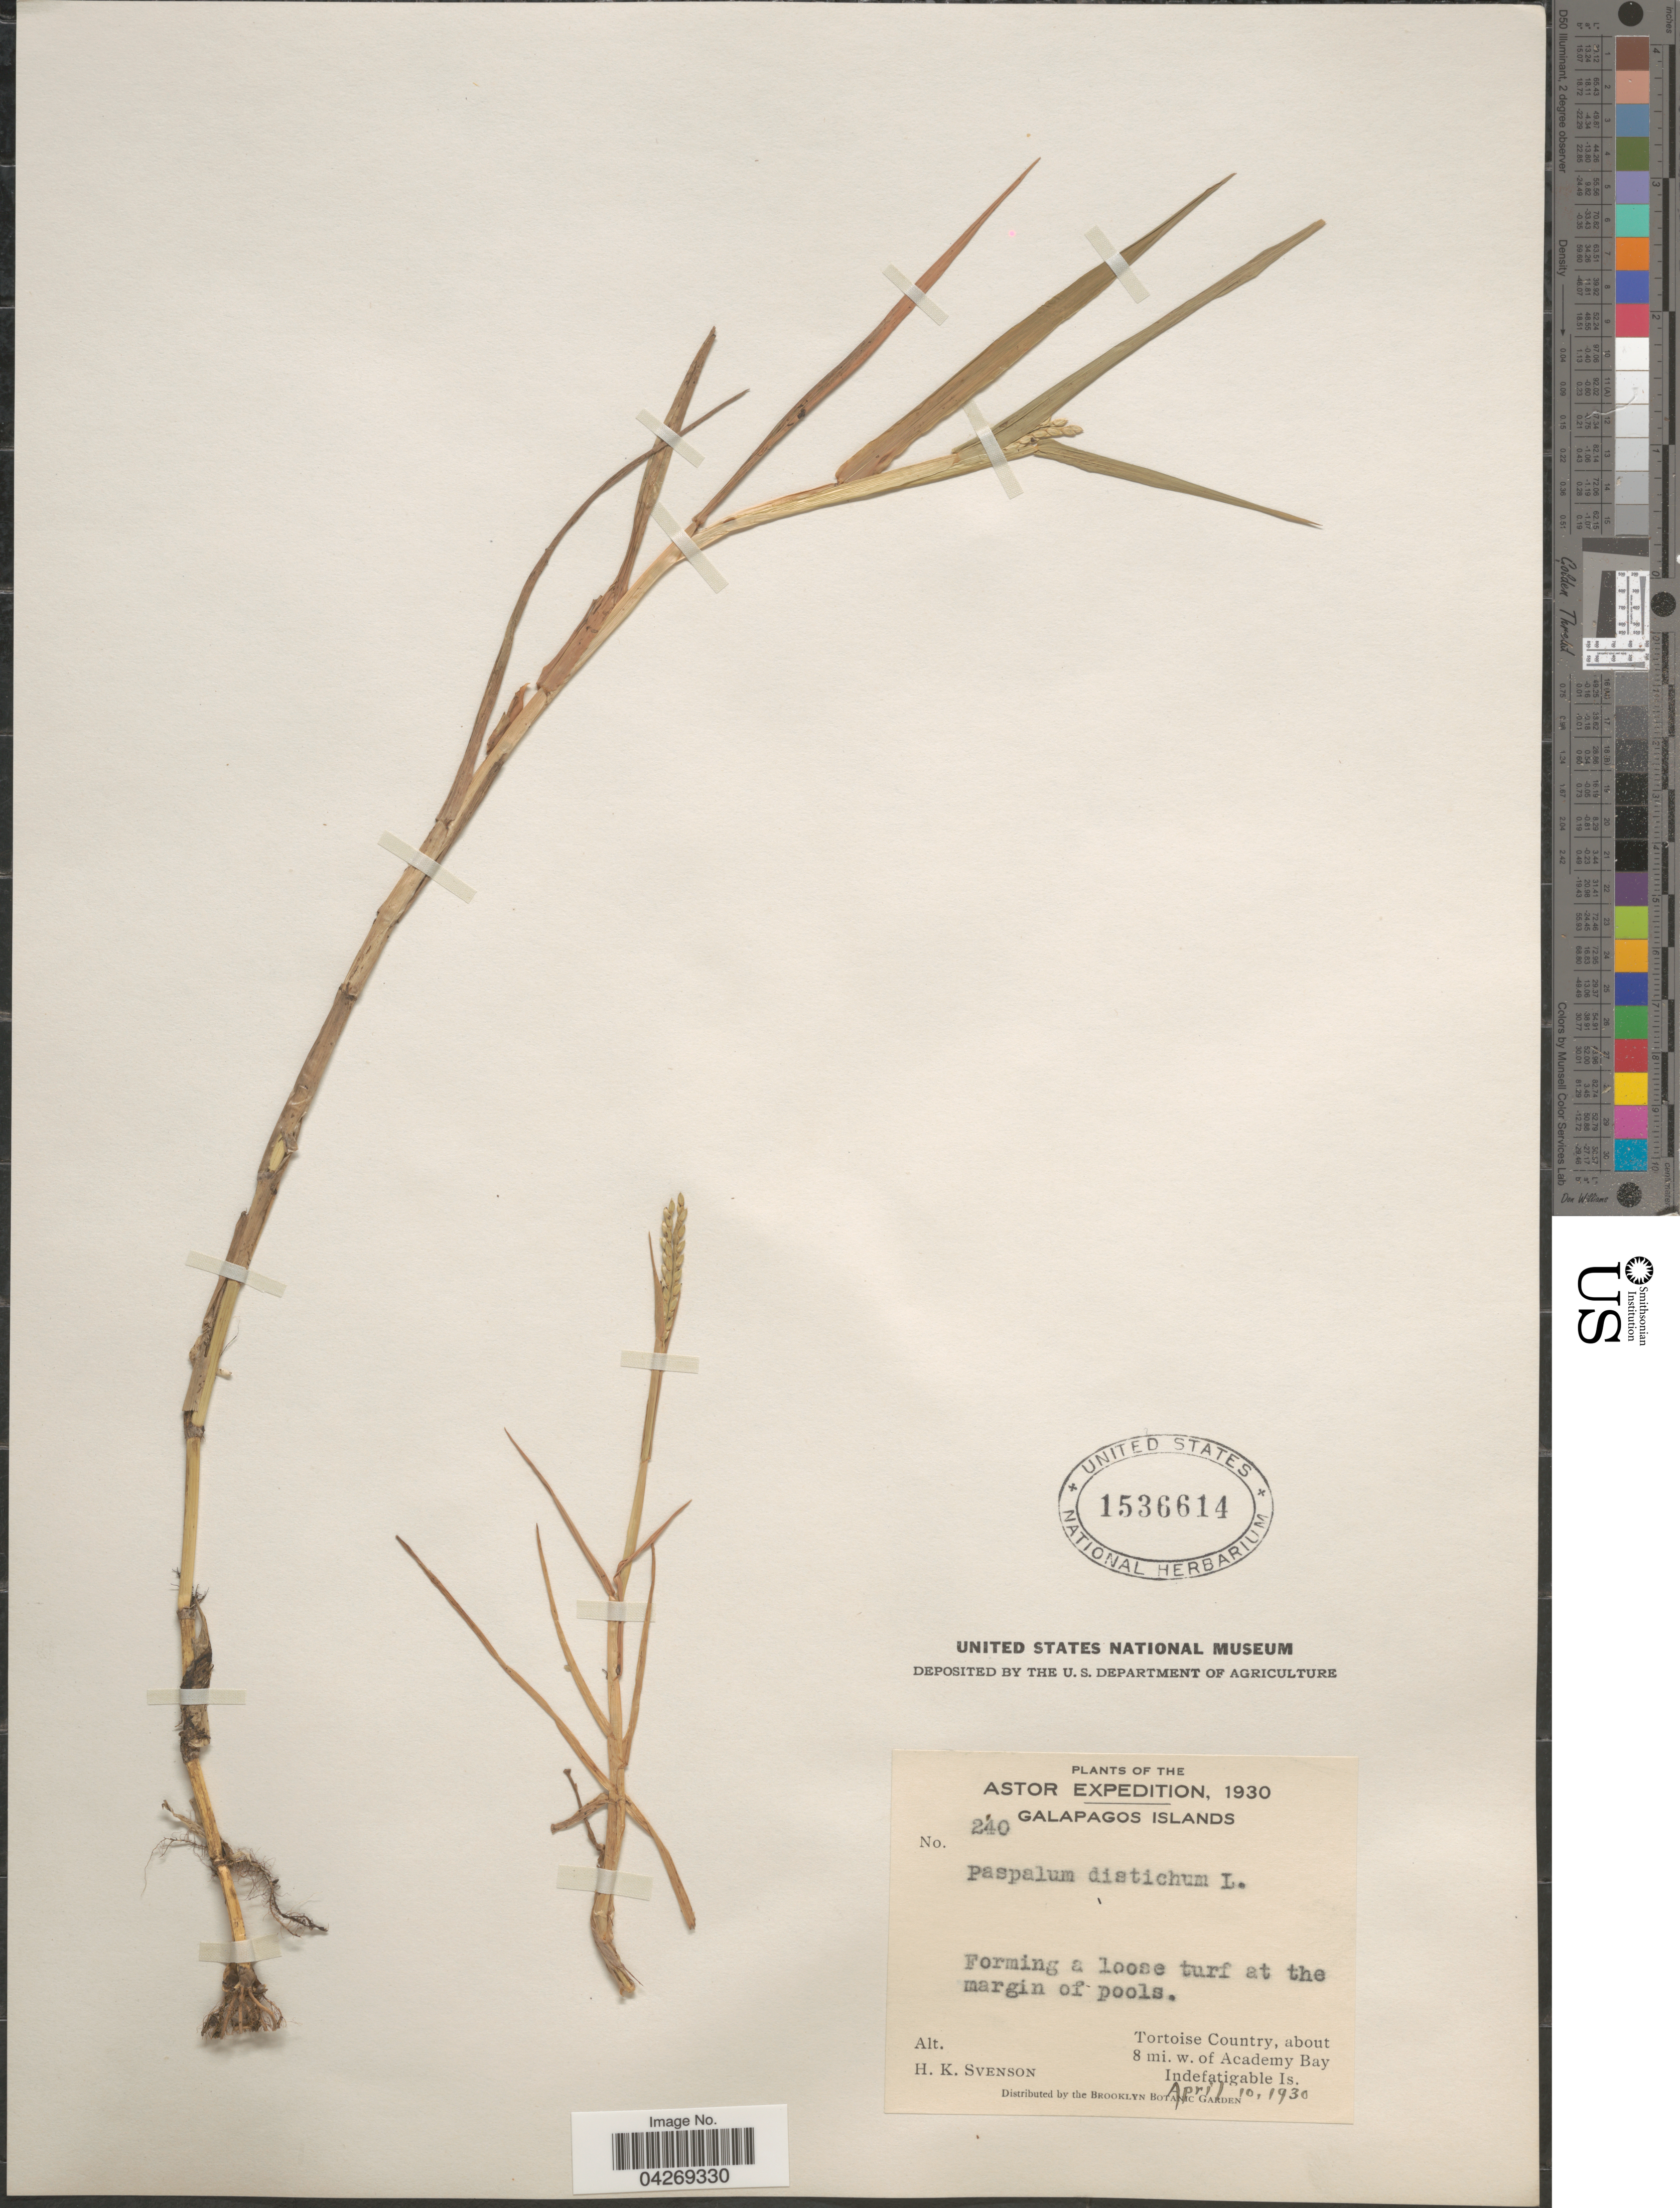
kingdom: Plantae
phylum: Tracheophyta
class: Liliopsida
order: Poales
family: Poaceae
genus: Paspalum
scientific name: Paspalum distichum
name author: L.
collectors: H. K. Svenson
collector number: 240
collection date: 1930-04-10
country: Ecuador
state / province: Colón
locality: Astor Expedition, 1930. Galapagos Islands. At the margin of pools. Tortoise Country, about 8 mi. w. of Academy Bay Indefatigable Is.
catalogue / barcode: US 1536614